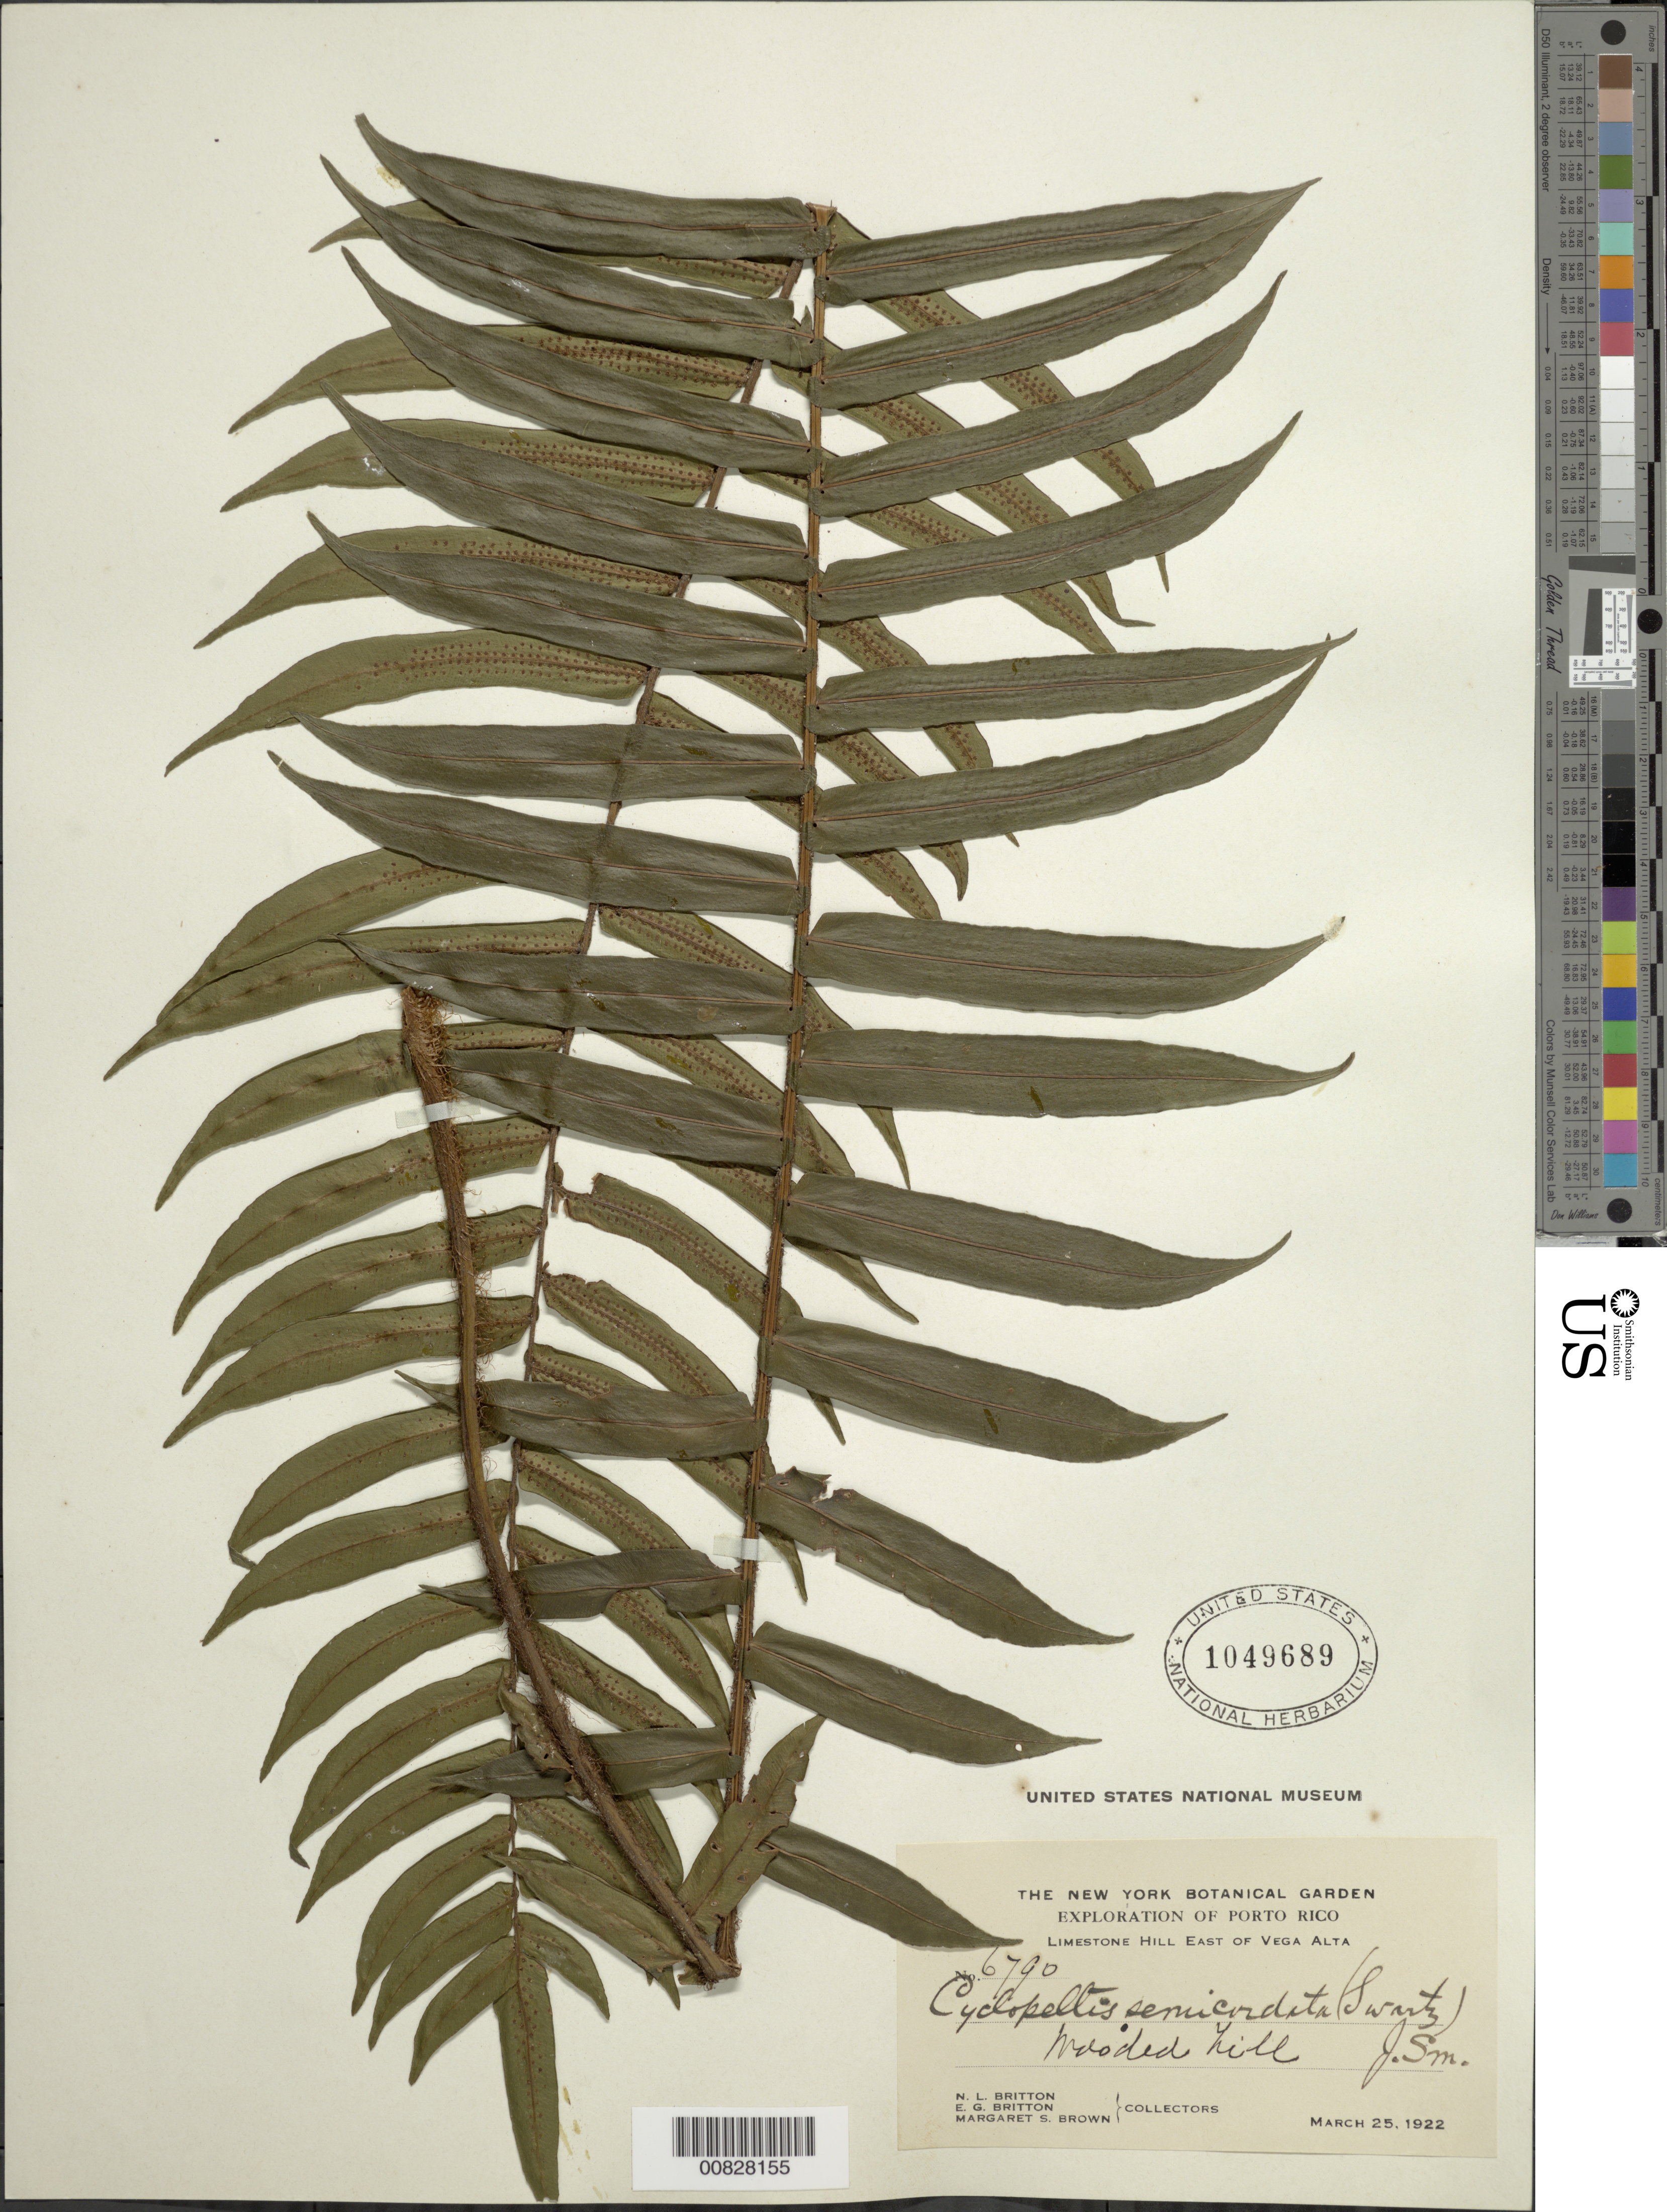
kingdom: Plantae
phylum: Tracheophyta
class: Polypodiopsida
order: Polypodiales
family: Lomariopsidaceae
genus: Cyclopeltis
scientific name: Cyclopeltis semicordata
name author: (Sw.) J. Sm.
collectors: N. Britton, E. G. Britton & M. S. Brown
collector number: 6790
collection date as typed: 25 Mar 1922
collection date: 1922-03-25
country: Puerto Rico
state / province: Vega Alta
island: Puerto Rico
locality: Vega Alta, hills E of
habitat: Wooded limestone hill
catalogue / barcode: US 1049689